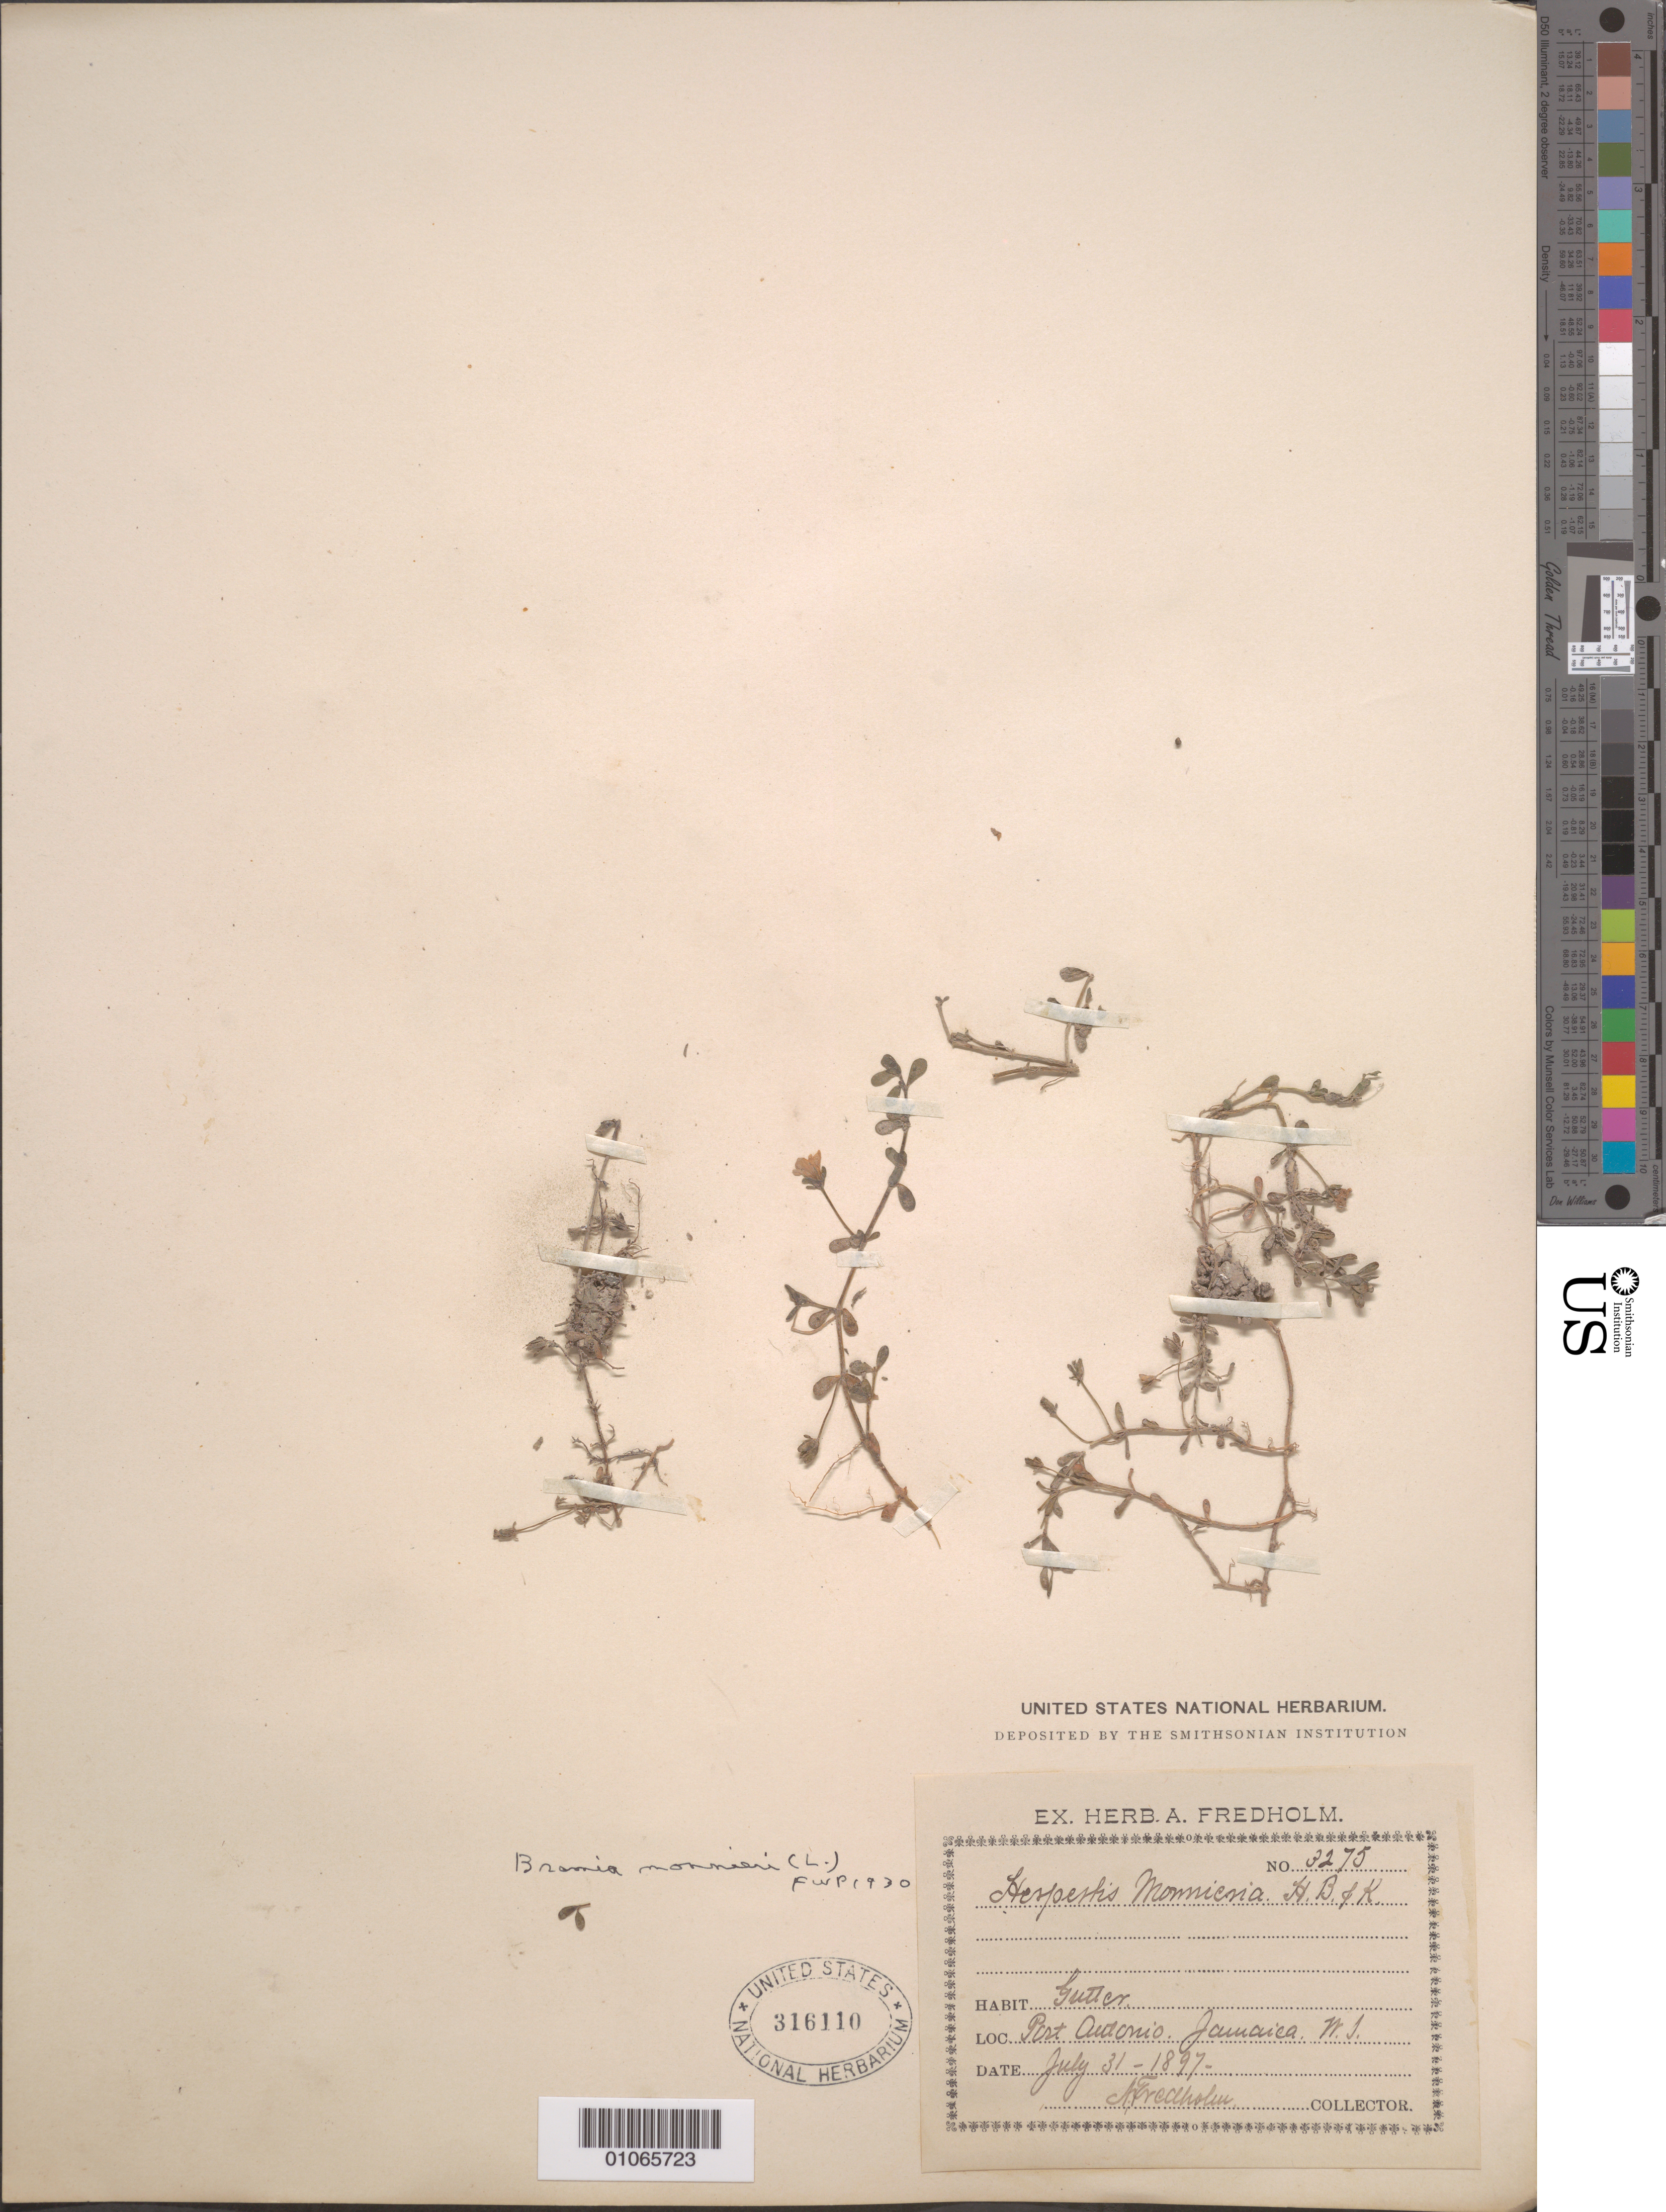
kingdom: Plantae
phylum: Tracheophyta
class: Magnoliopsida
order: Lamiales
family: Plantaginaceae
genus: Bacopa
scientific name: Bacopa monnieri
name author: (L.) Wettst.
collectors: A. Fredholm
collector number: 3275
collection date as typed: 31 Jul 1897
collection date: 1897-07-31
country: Jamaica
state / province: Portland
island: Jamaica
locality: Port Antonio.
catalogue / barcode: US 316110